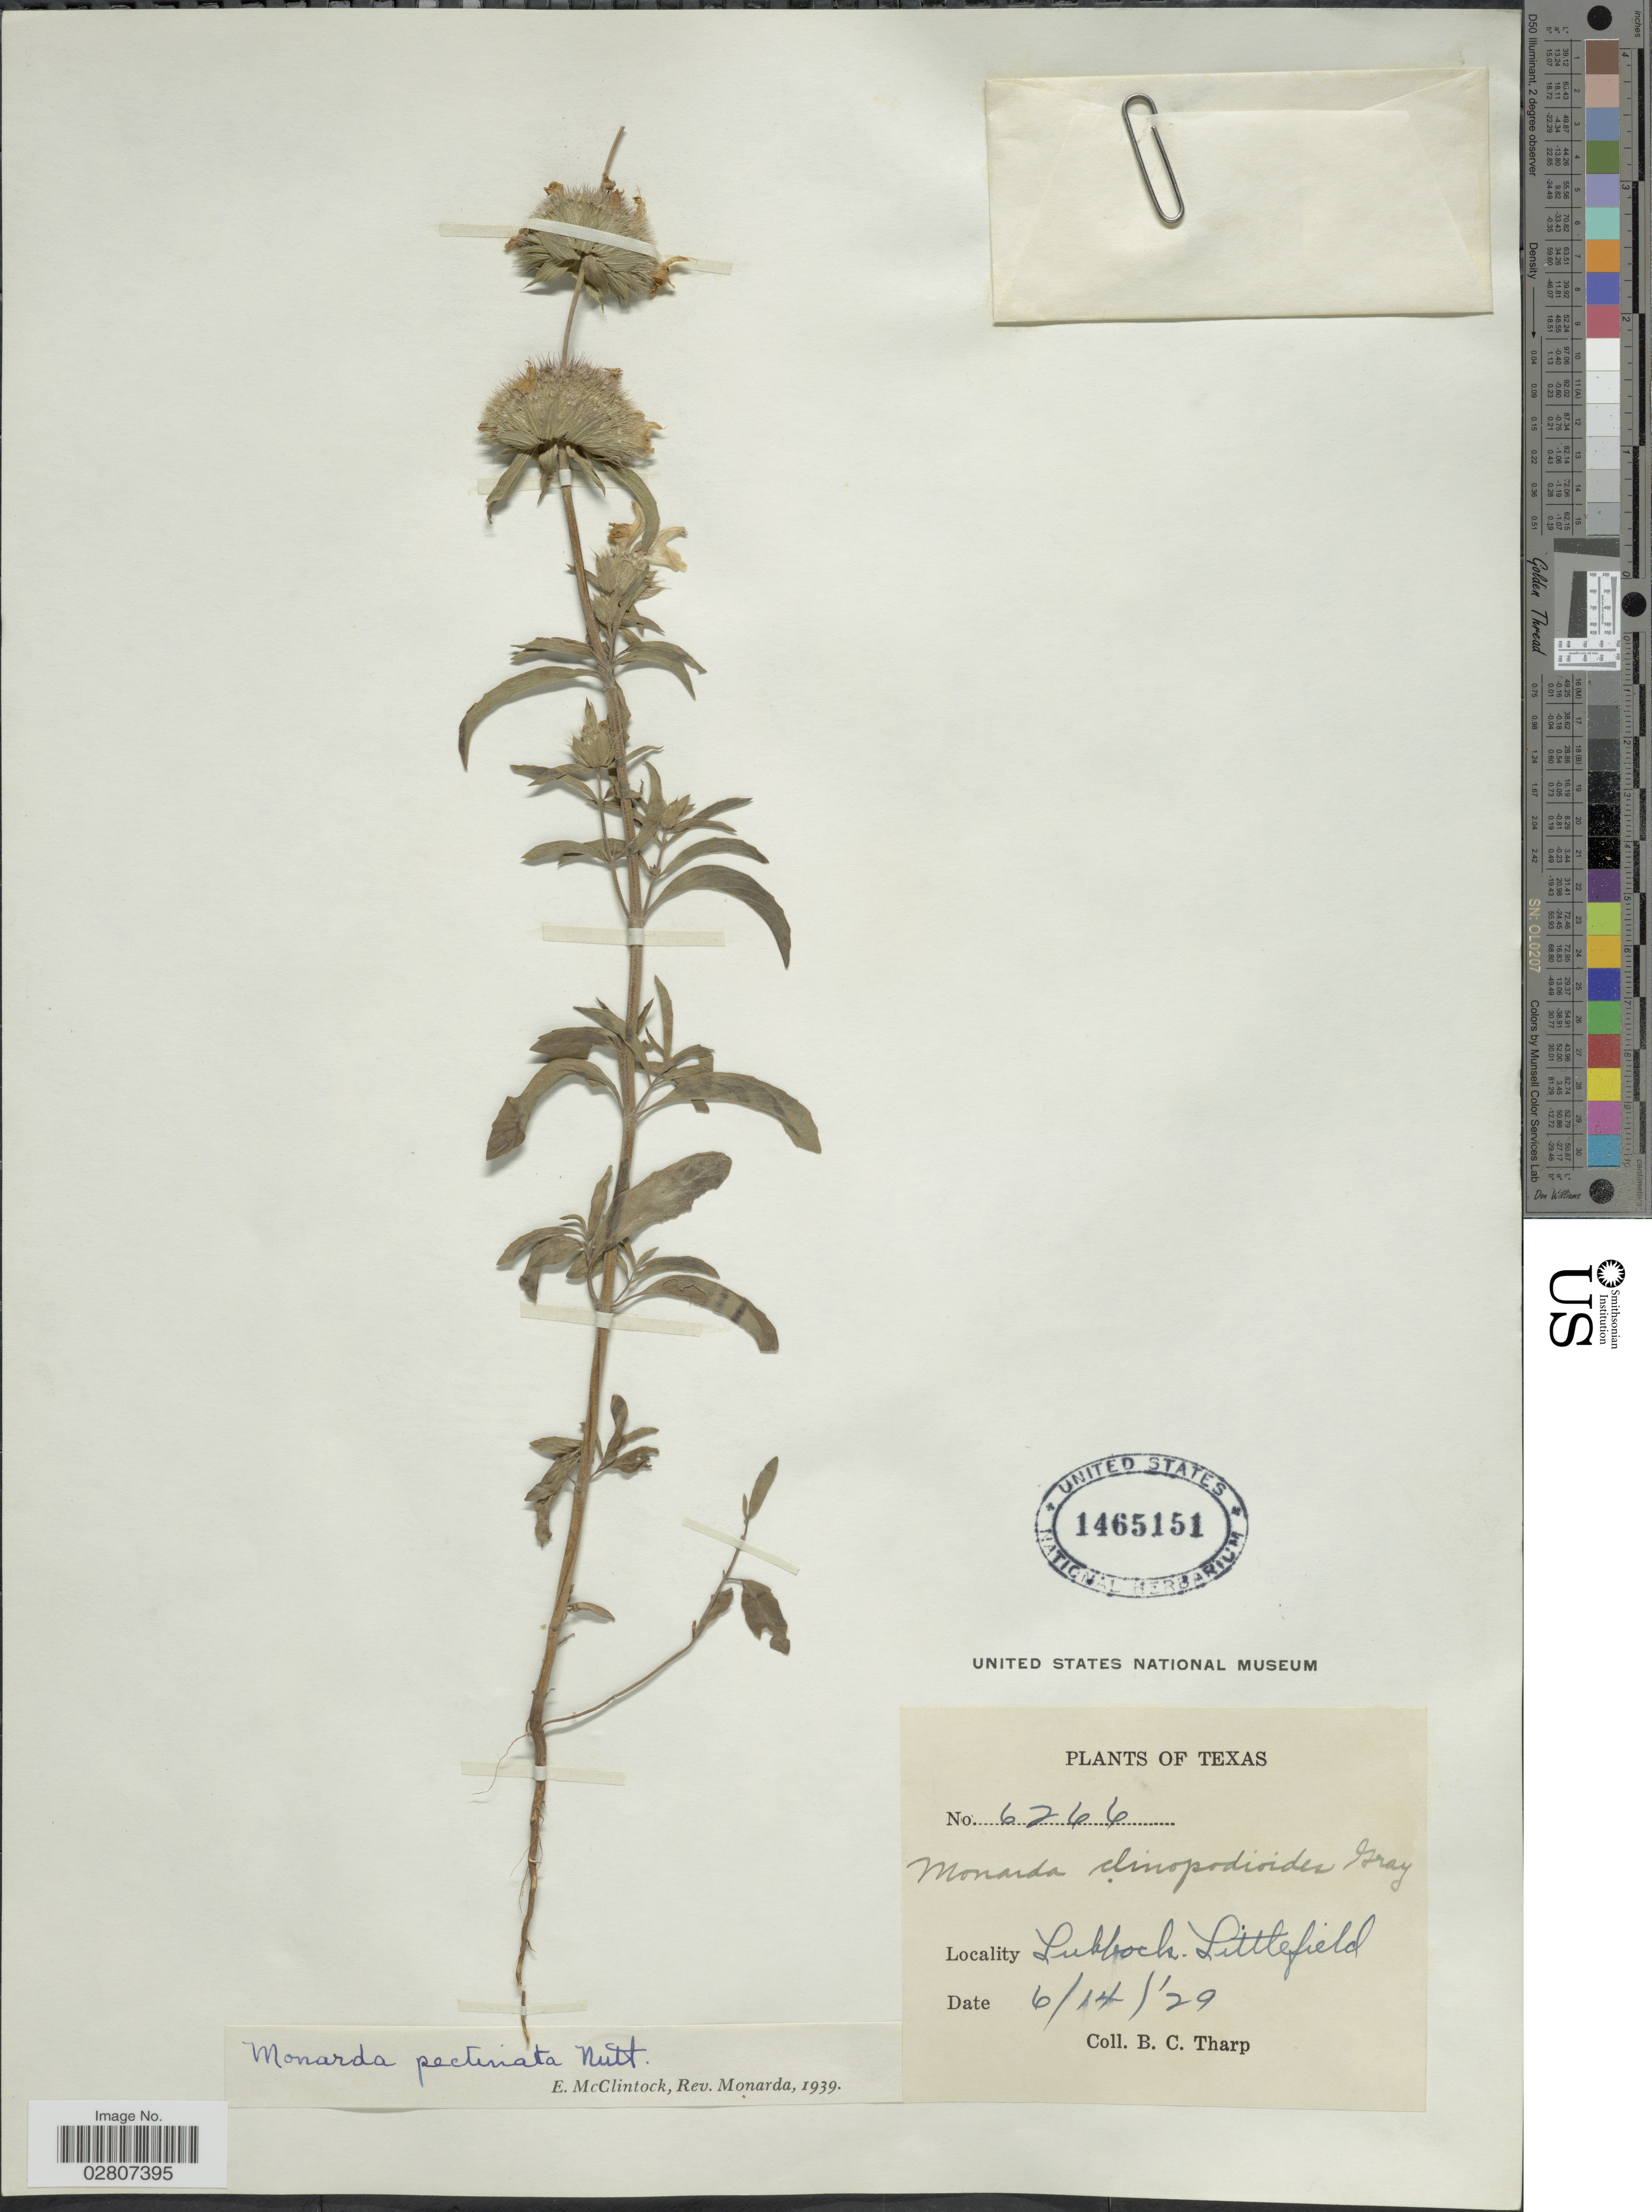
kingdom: Plantae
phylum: Tracheophyta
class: Magnoliopsida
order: Lamiales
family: Lamiaceae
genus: Monarda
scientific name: Monarda pectinata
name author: Nutt.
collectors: B. C. Tharp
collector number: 6266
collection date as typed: Transcribed d/m/y: 14/6/29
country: United States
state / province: Texas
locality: Lubbock. Littlefield.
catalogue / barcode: US 1465151